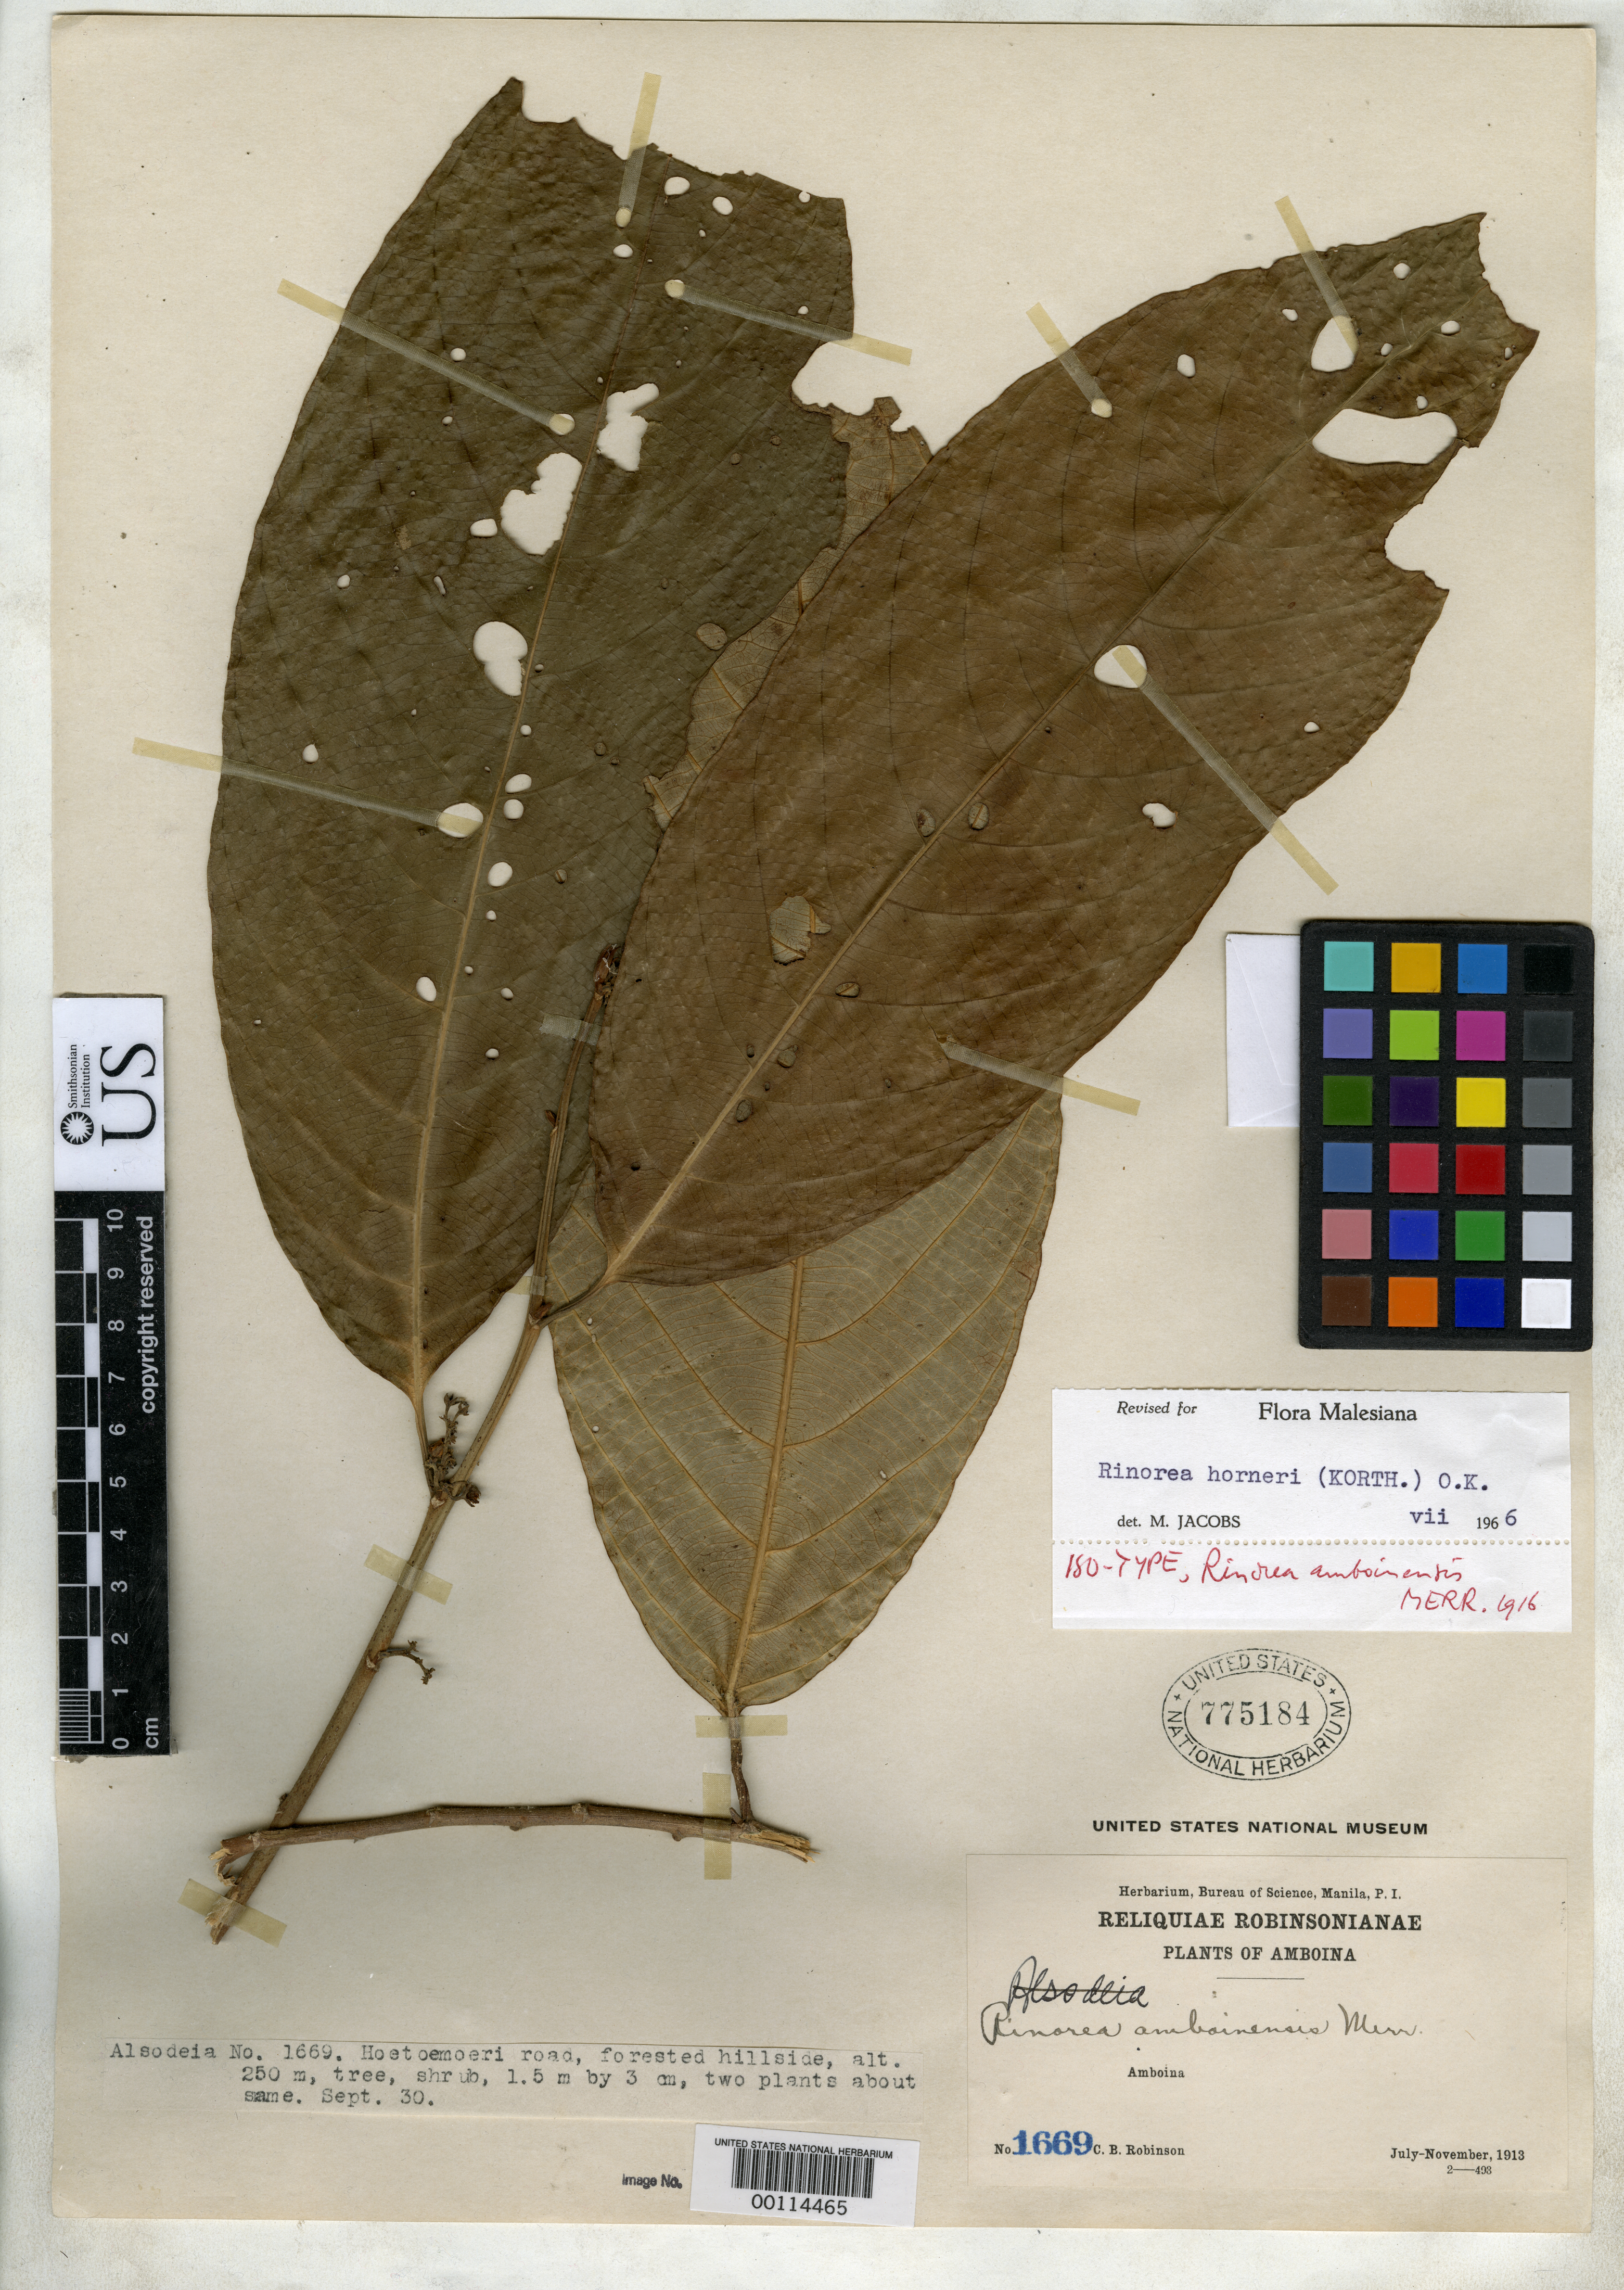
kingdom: Plantae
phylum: Tracheophyta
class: Magnoliopsida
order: Malpighiales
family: Violaceae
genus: Rinorea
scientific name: Rinorea amboinensis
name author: Merr.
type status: Isotype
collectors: C. Robinson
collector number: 1669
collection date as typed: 30 Sep 1913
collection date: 1913-09-30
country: Indonesia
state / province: Maluku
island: Amboina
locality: Hoetoemoeri road. [ ]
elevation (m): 250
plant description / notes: Annotated as lectotype by J.M. DeMuria, 2018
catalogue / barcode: US 775184